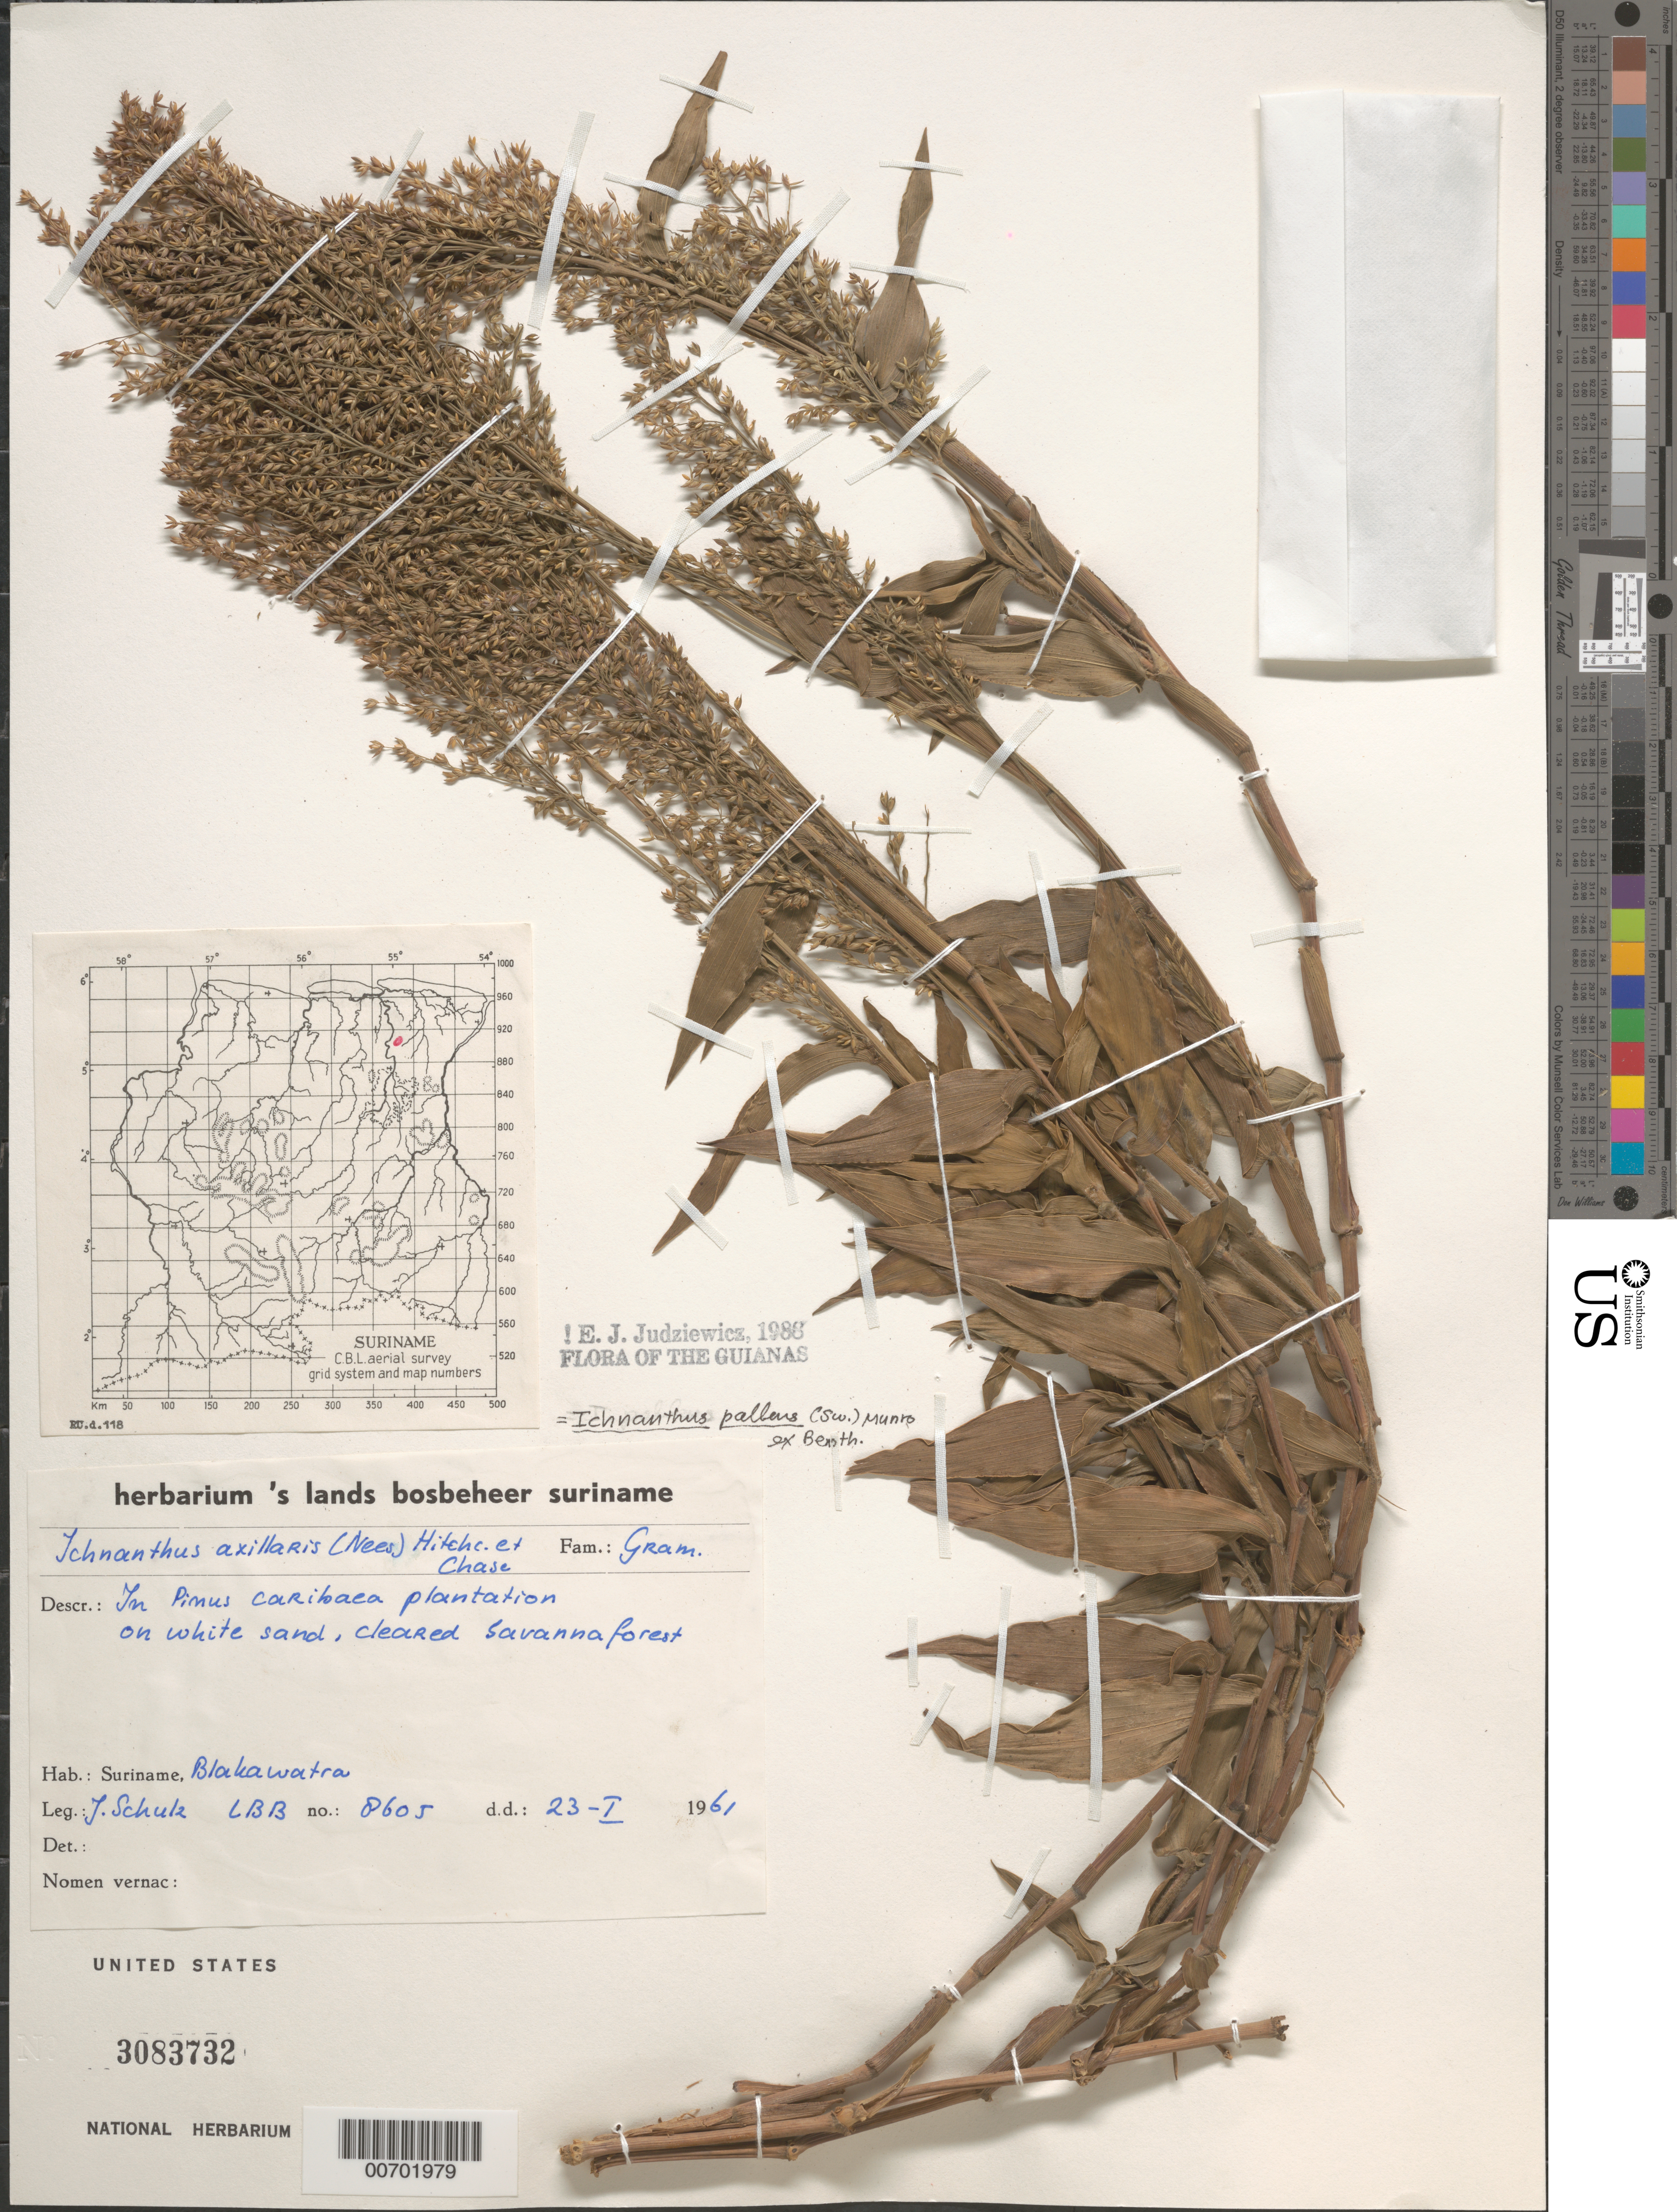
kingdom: Plantae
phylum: Tracheophyta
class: Liliopsida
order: Poales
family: Poaceae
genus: Ichnanthus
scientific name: Ichnanthus pallens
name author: (Sw.) Munro ex Benth.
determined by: Judziewicz, E. J.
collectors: J. P. Schulz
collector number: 8605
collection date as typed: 23-Jan-61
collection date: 1961-01-23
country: Suriname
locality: Blakawatra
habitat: In Pinus cariaea plantation on white sand, cleared savanna forest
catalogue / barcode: US 3083732